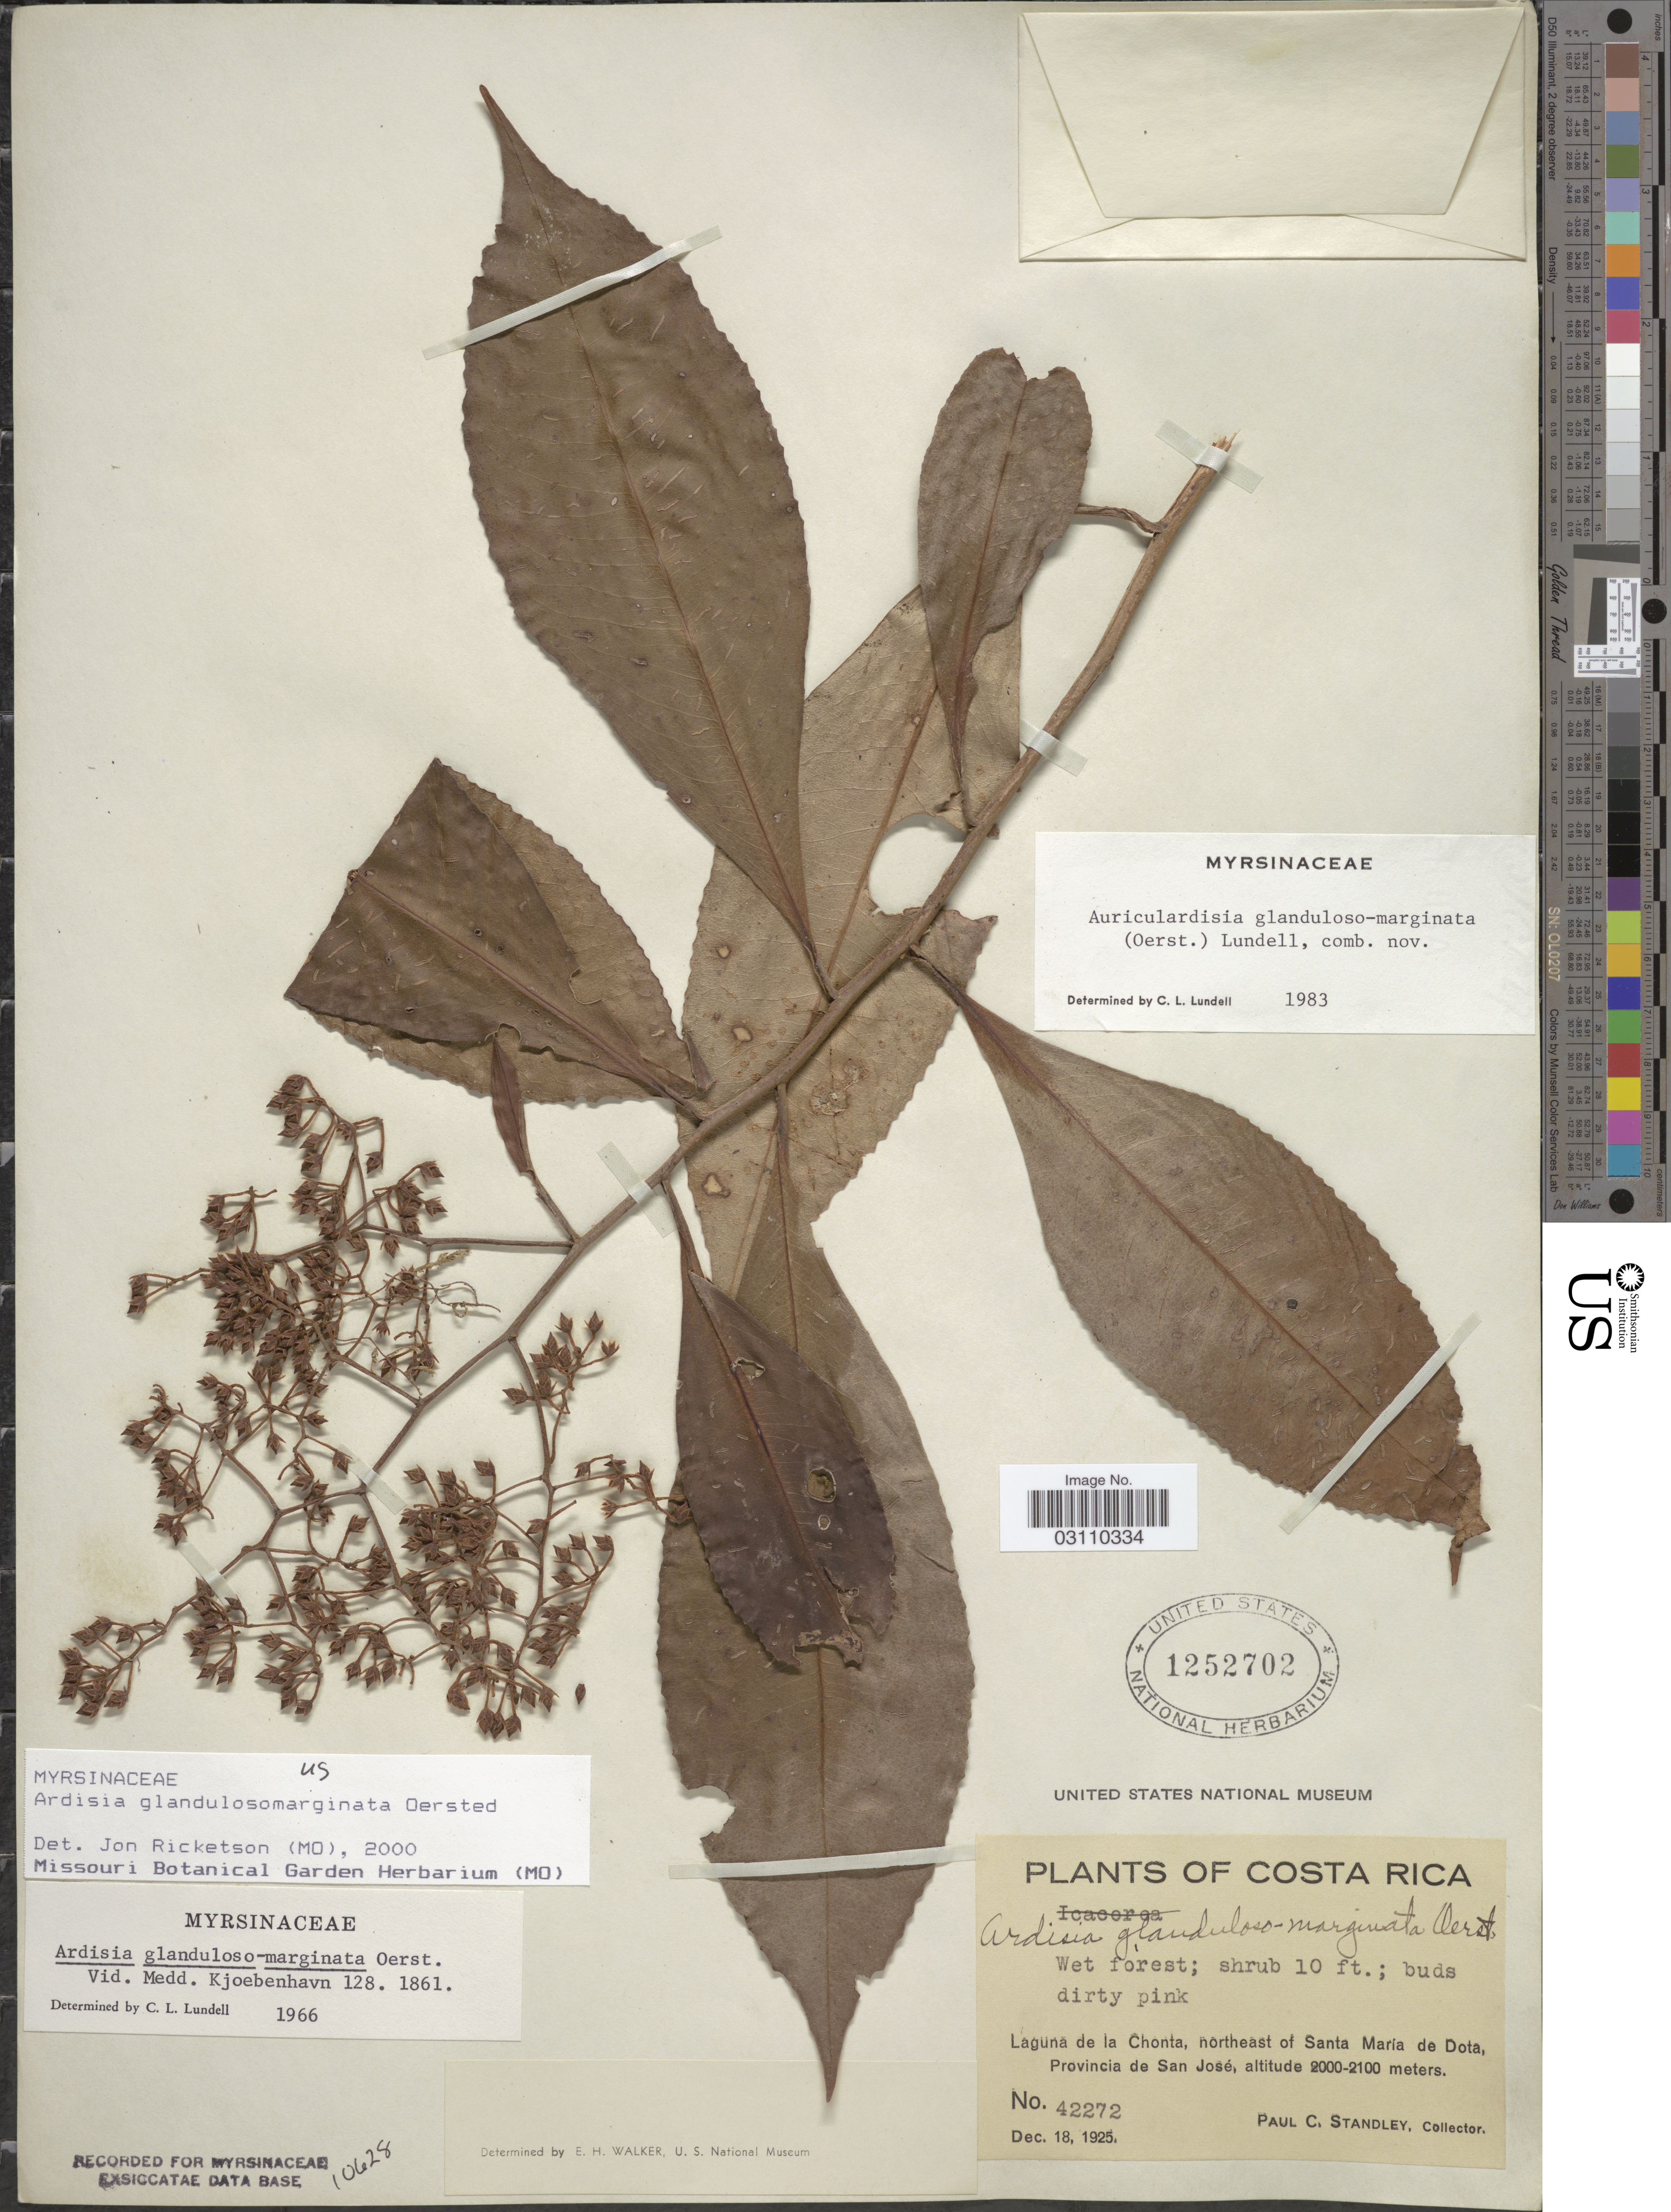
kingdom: Plantae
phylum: Tracheophyta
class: Magnoliopsida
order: Ericales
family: Primulaceae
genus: Ardisia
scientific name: Ardisia glandulosa-marginata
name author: Oerst.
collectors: P. C. Standley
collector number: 42272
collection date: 1925-12-18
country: Costa Rica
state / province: San José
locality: Laguna de la Chonta, northeast of Santa María de Dota.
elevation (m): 2000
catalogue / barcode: US 1252702